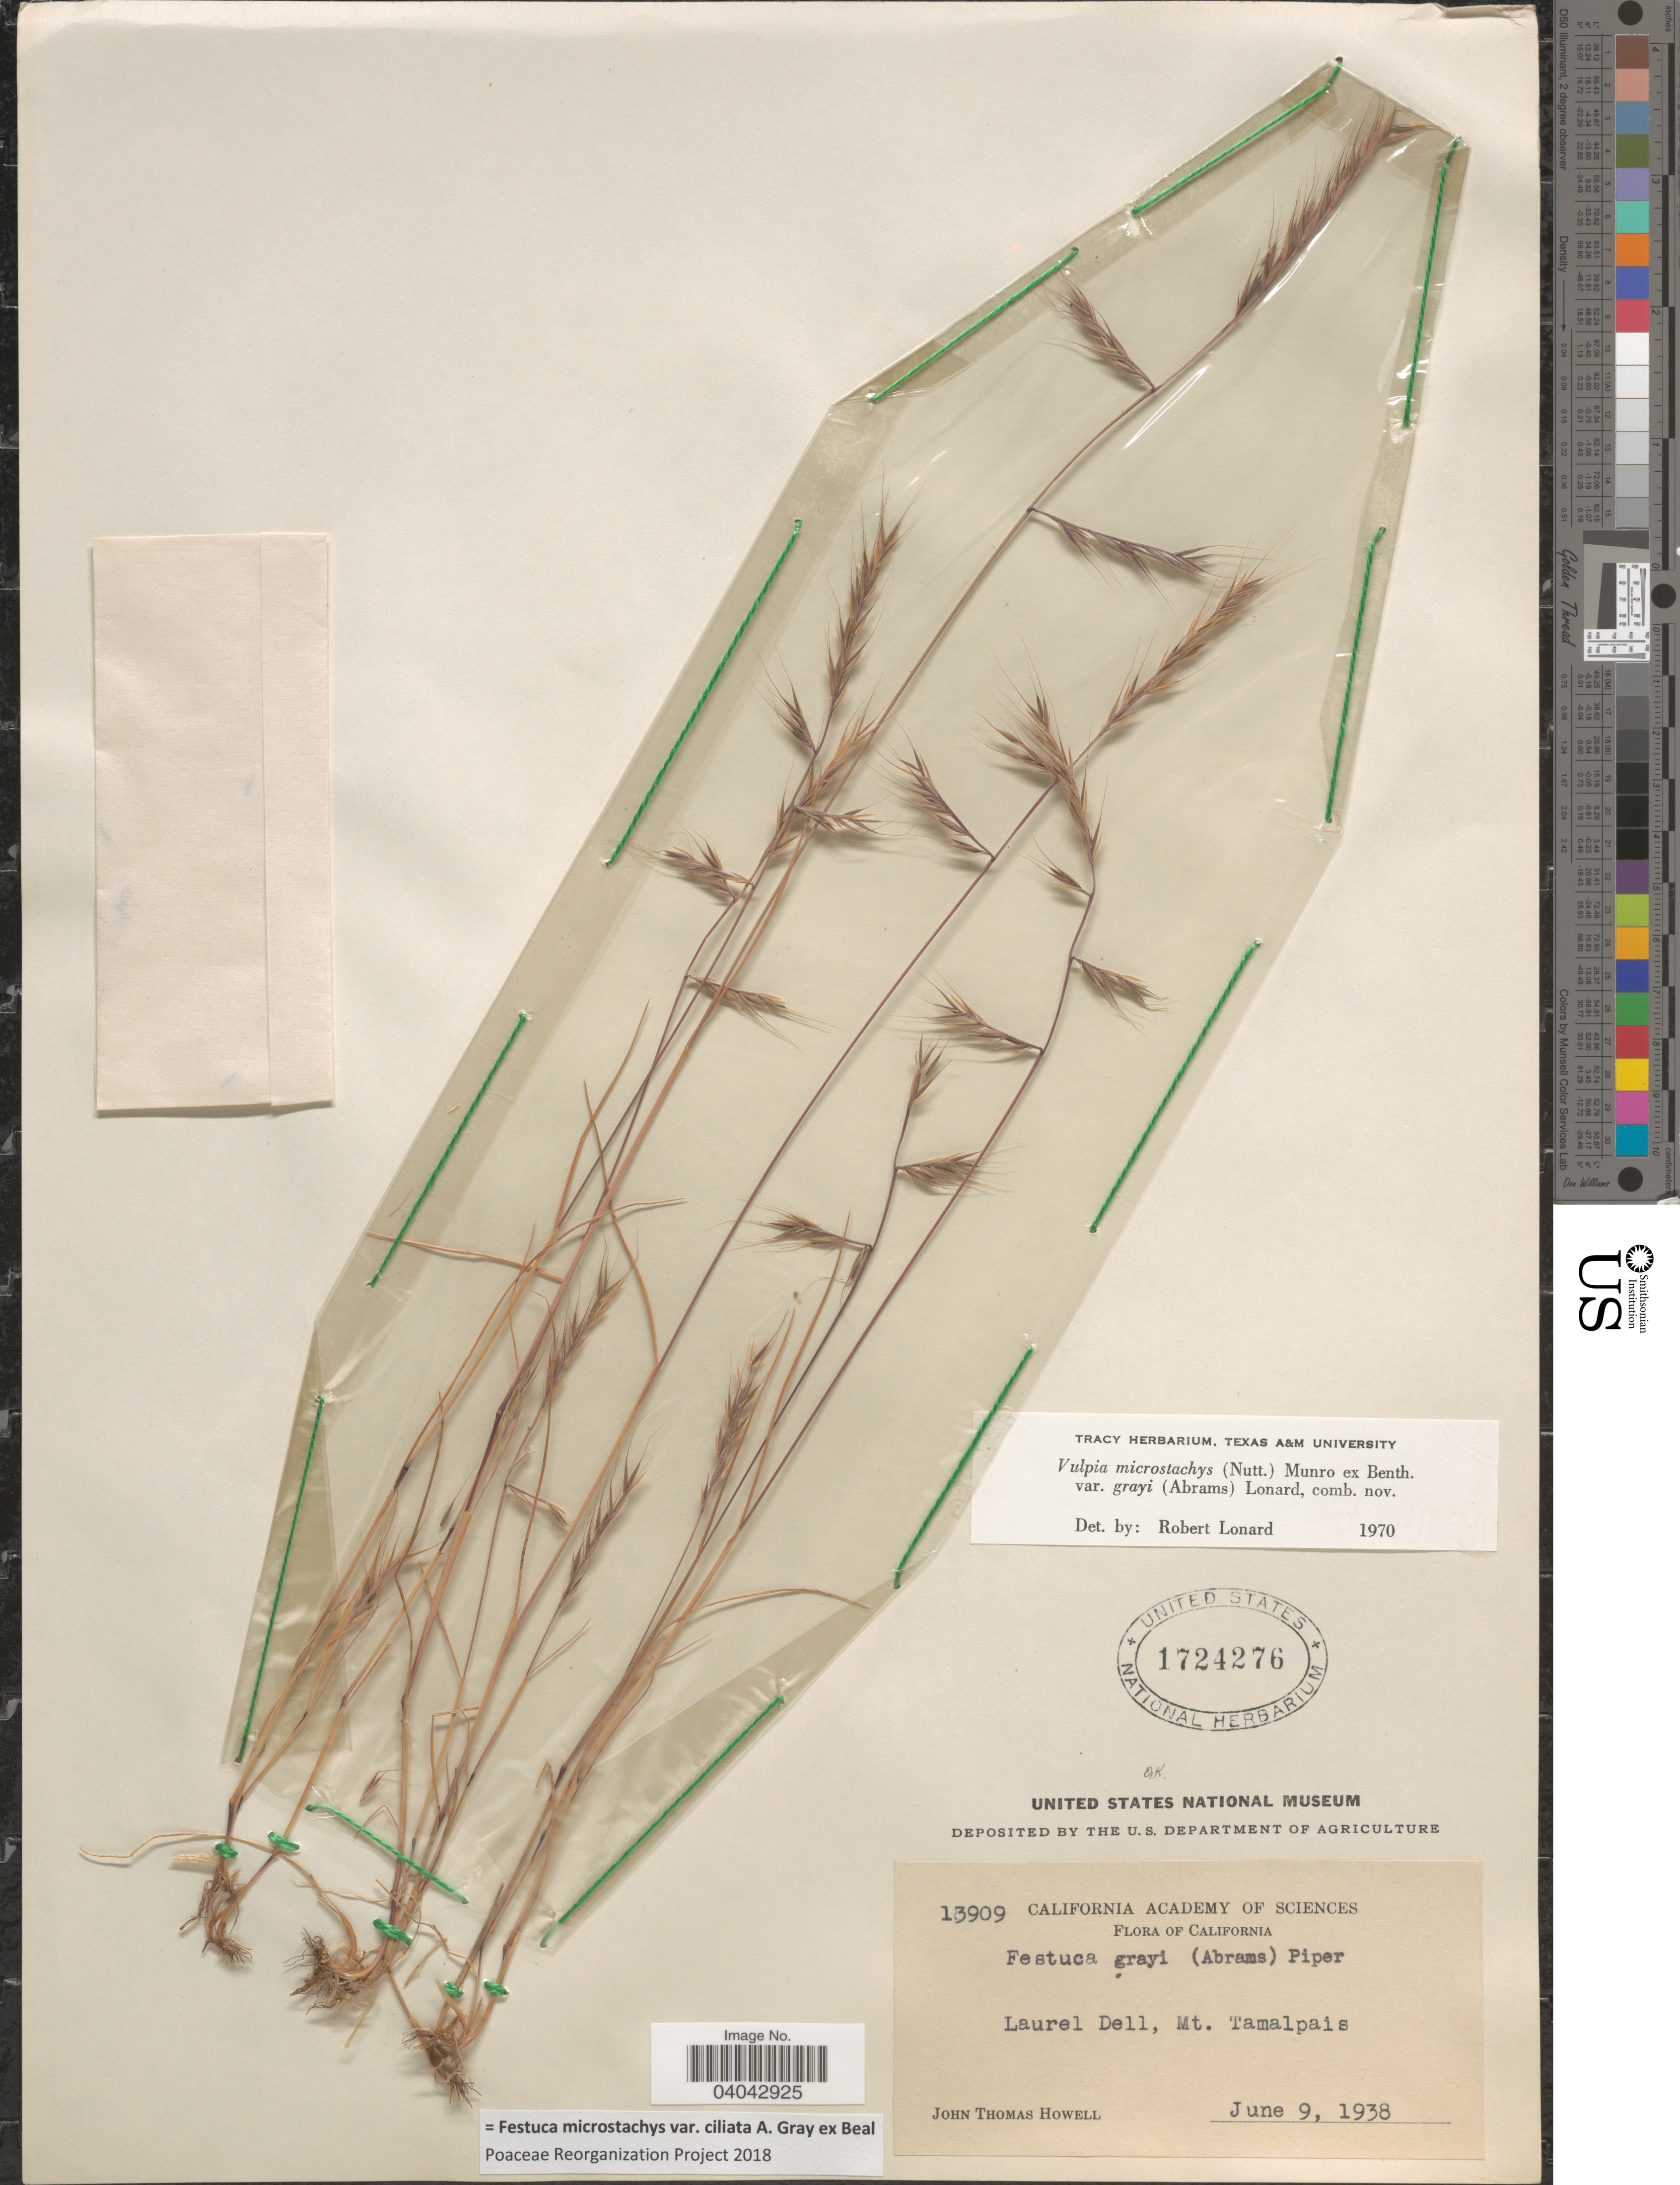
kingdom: Plantae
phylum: Tracheophyta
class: Liliopsida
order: Poales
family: Poaceae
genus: Festuca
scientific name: Festuca microstachys var. ciliata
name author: A. Gray ex W.J. Beal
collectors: J. T. Howell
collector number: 13909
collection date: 1938-06-09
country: United States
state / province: California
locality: Laurel Dell, Mt. Tamalpais.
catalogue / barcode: US 1724276